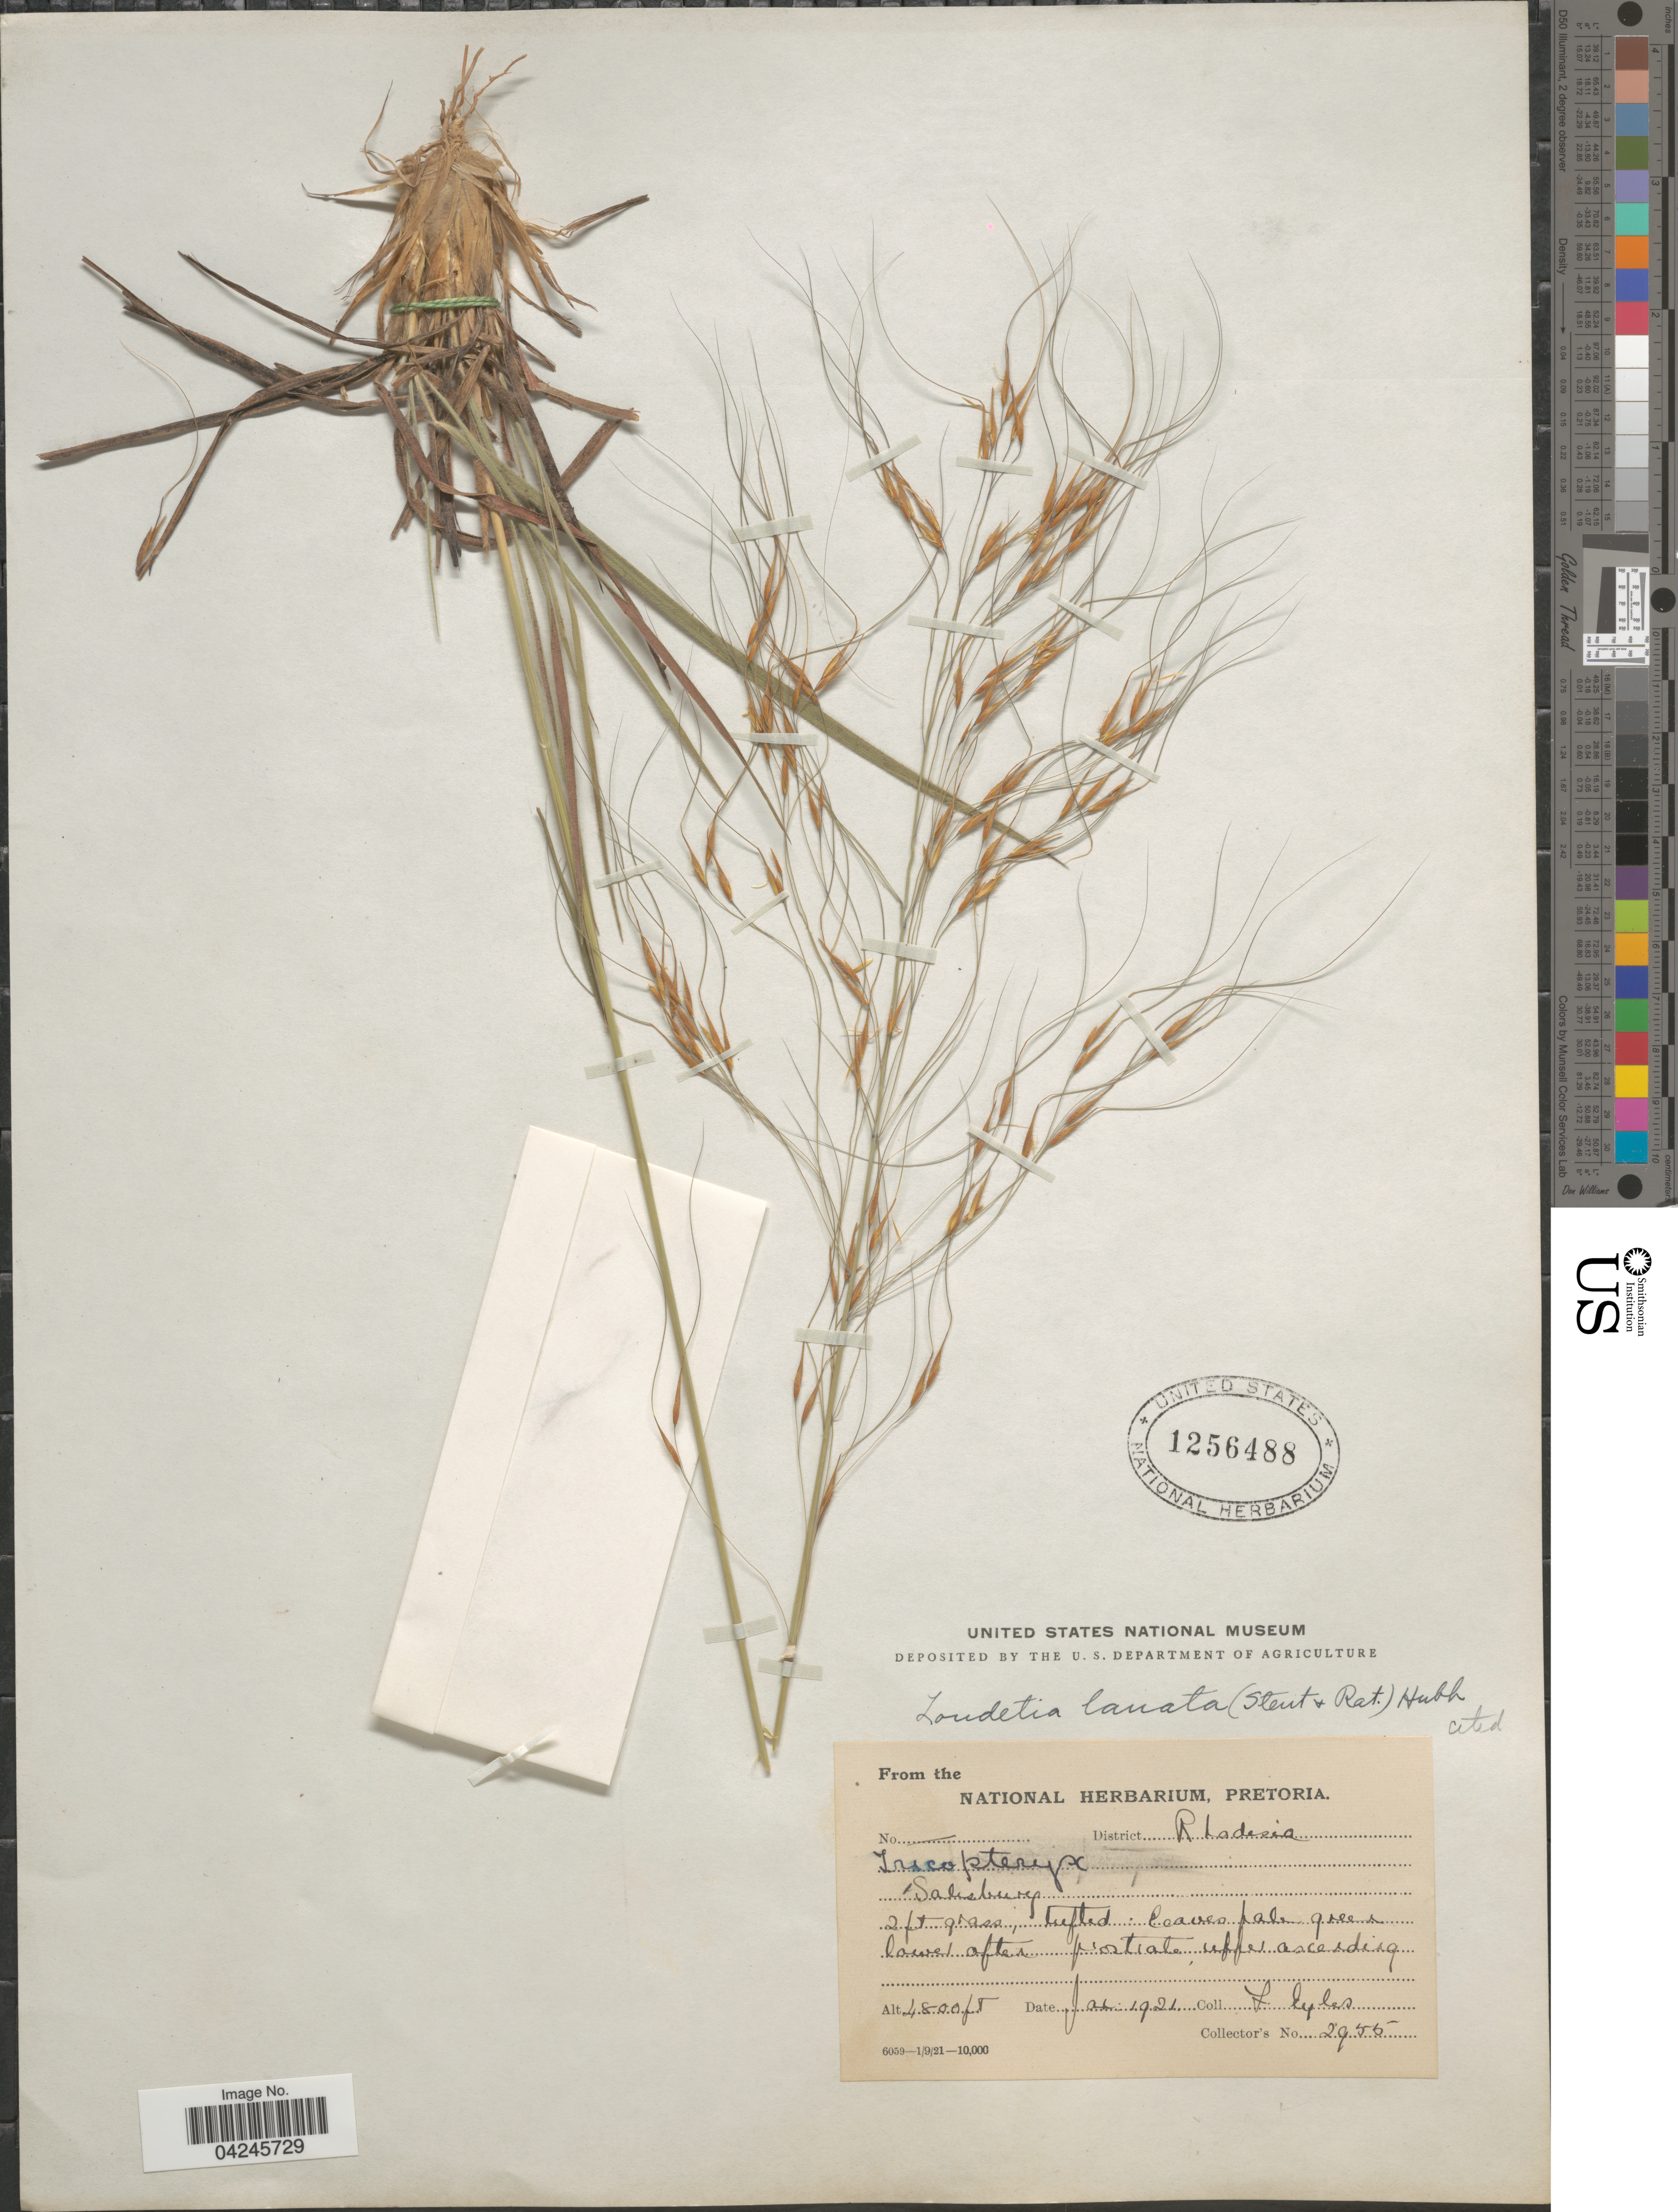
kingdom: Plantae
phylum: Tracheophyta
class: Liliopsida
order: Poales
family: Poaceae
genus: Loudetia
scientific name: Loudetia lanata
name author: (Stent & J.M. Rattray) C. E. Hubb.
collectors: F. Eyles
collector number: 2955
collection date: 1921-01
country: Zimbabwe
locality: District Rhodesia. Salisburg.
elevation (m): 1463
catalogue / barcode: US 1256488